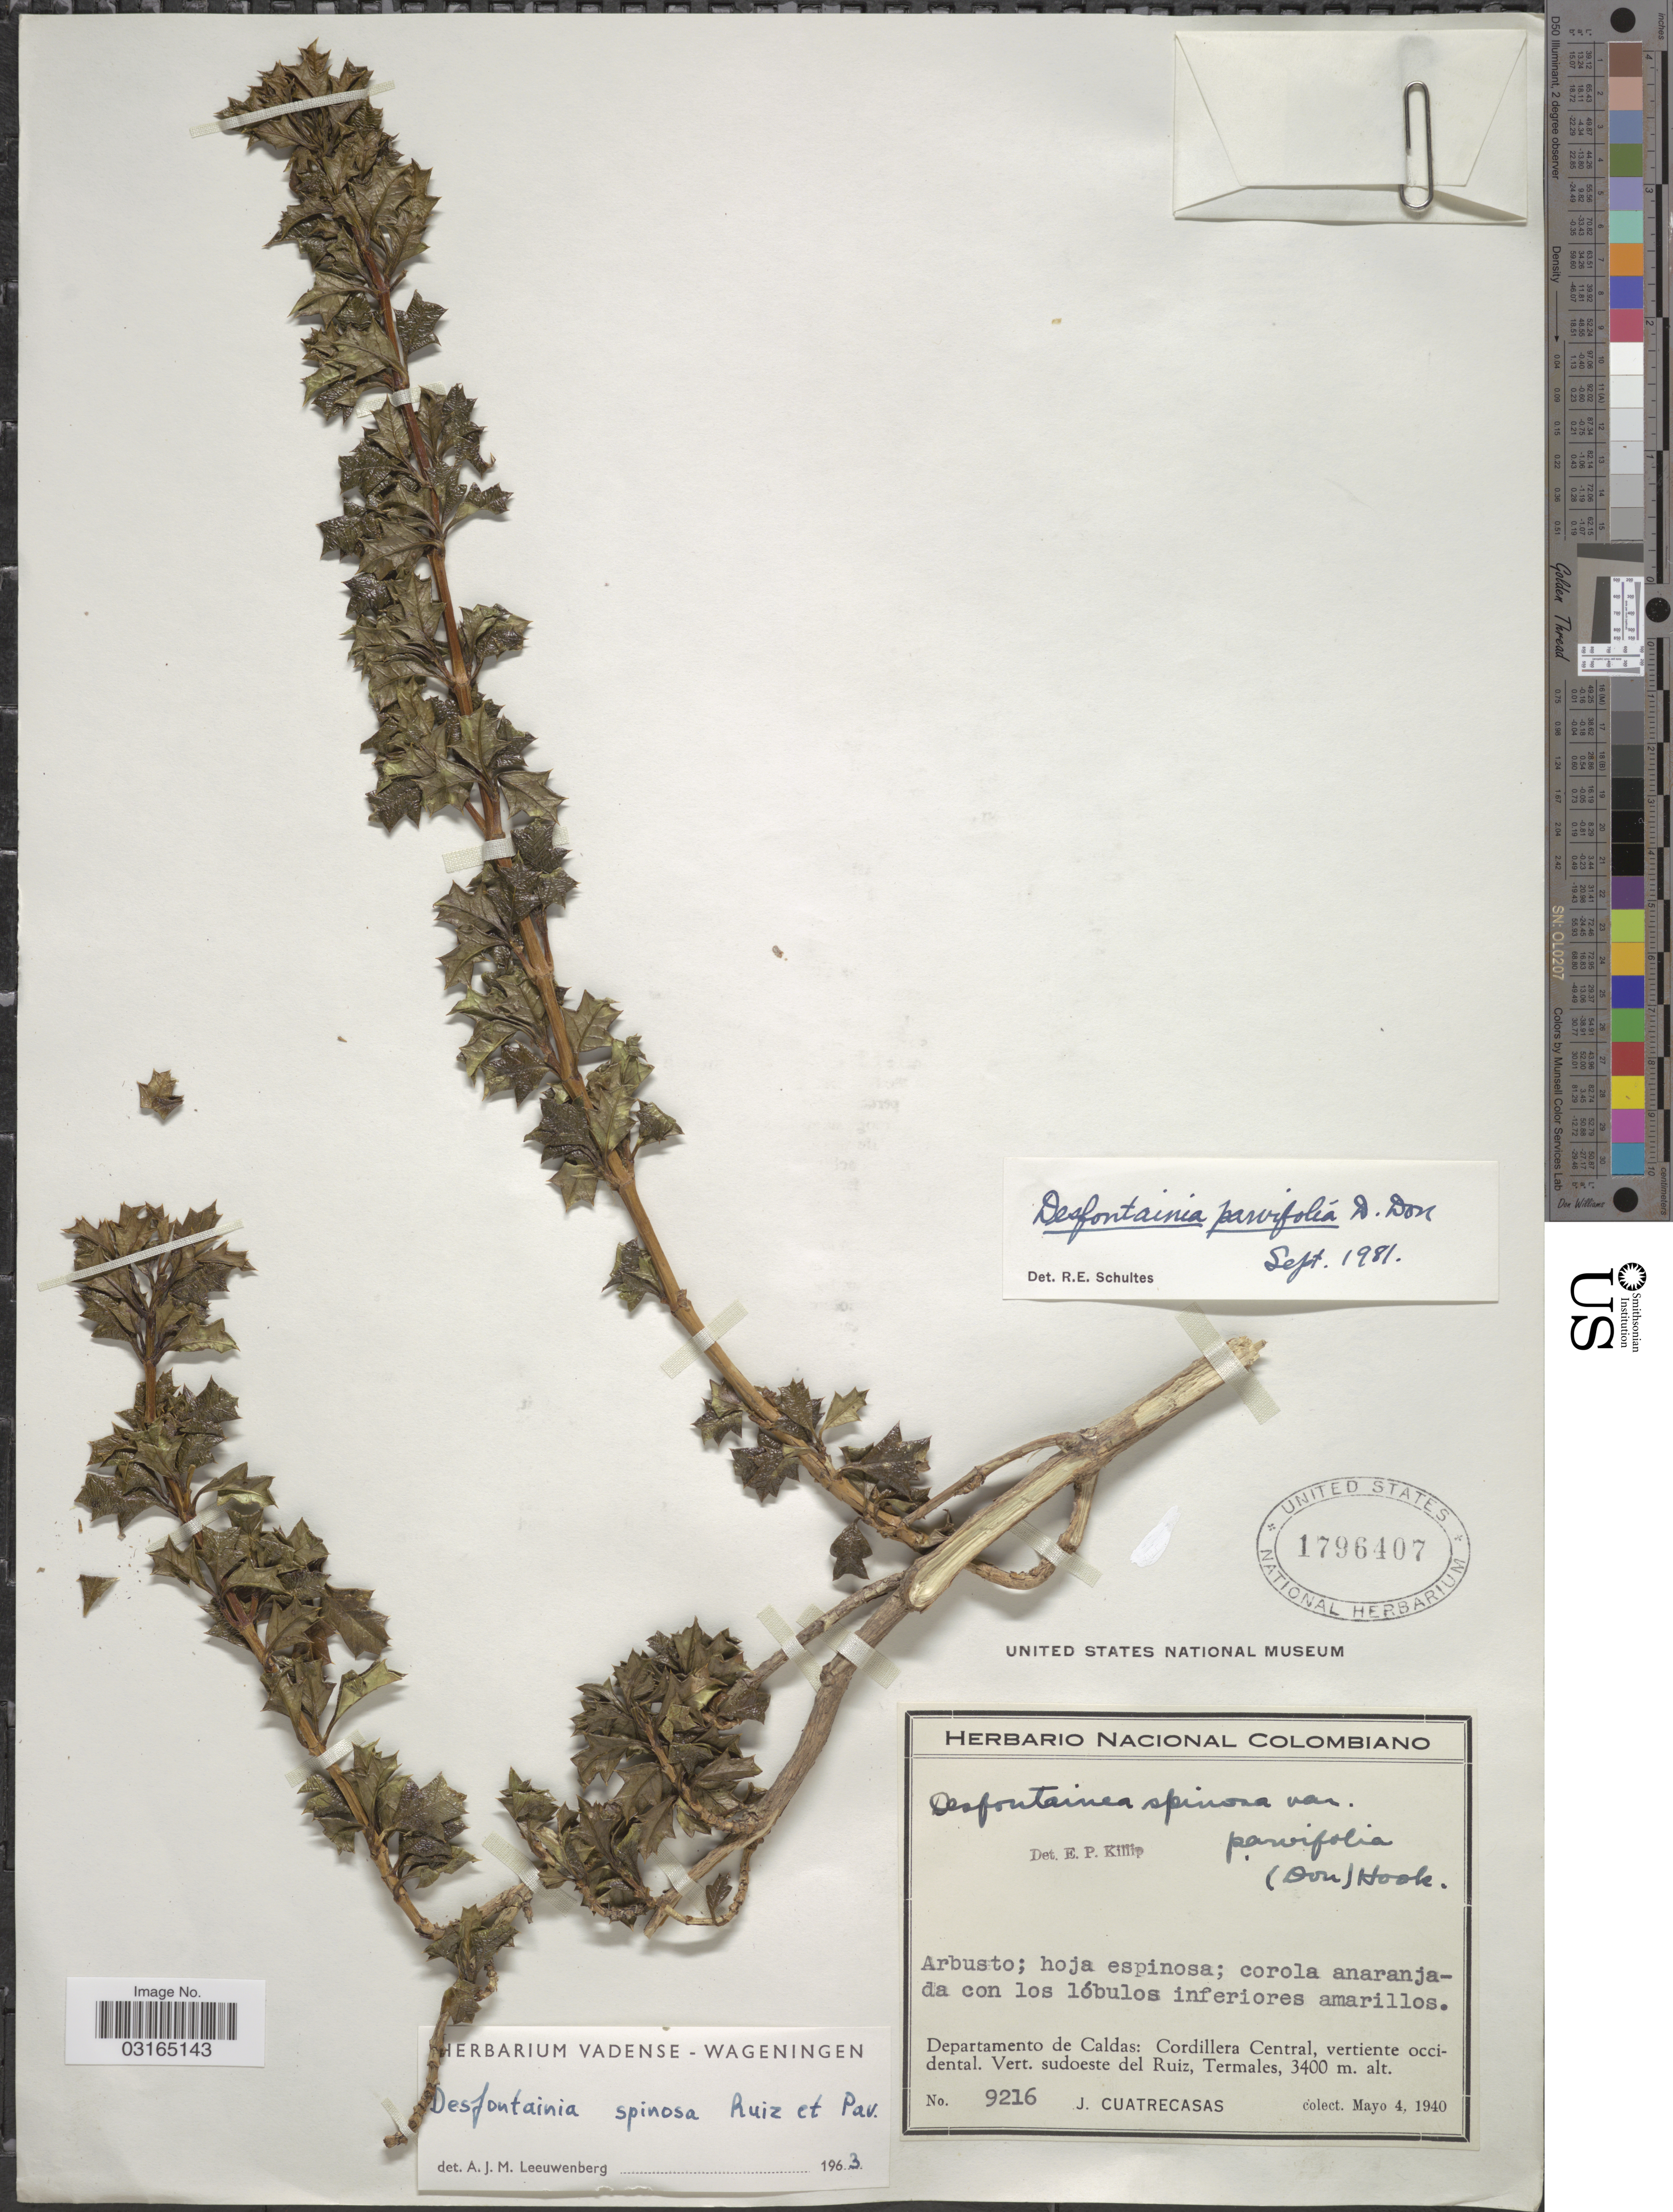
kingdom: Plantae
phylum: Tracheophyta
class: Magnoliopsida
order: Bruniales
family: Columelliaceae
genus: Desfontainia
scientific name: Desfontainia sp.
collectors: J. Cuatrecasas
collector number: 9216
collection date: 1940-05-04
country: Colombia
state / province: Caldas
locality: Departamento de Caldas: Cordillera Central, vertiente occidental. Vert. sudoeste del Ruiz, Termales.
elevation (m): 3400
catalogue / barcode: US 1796407